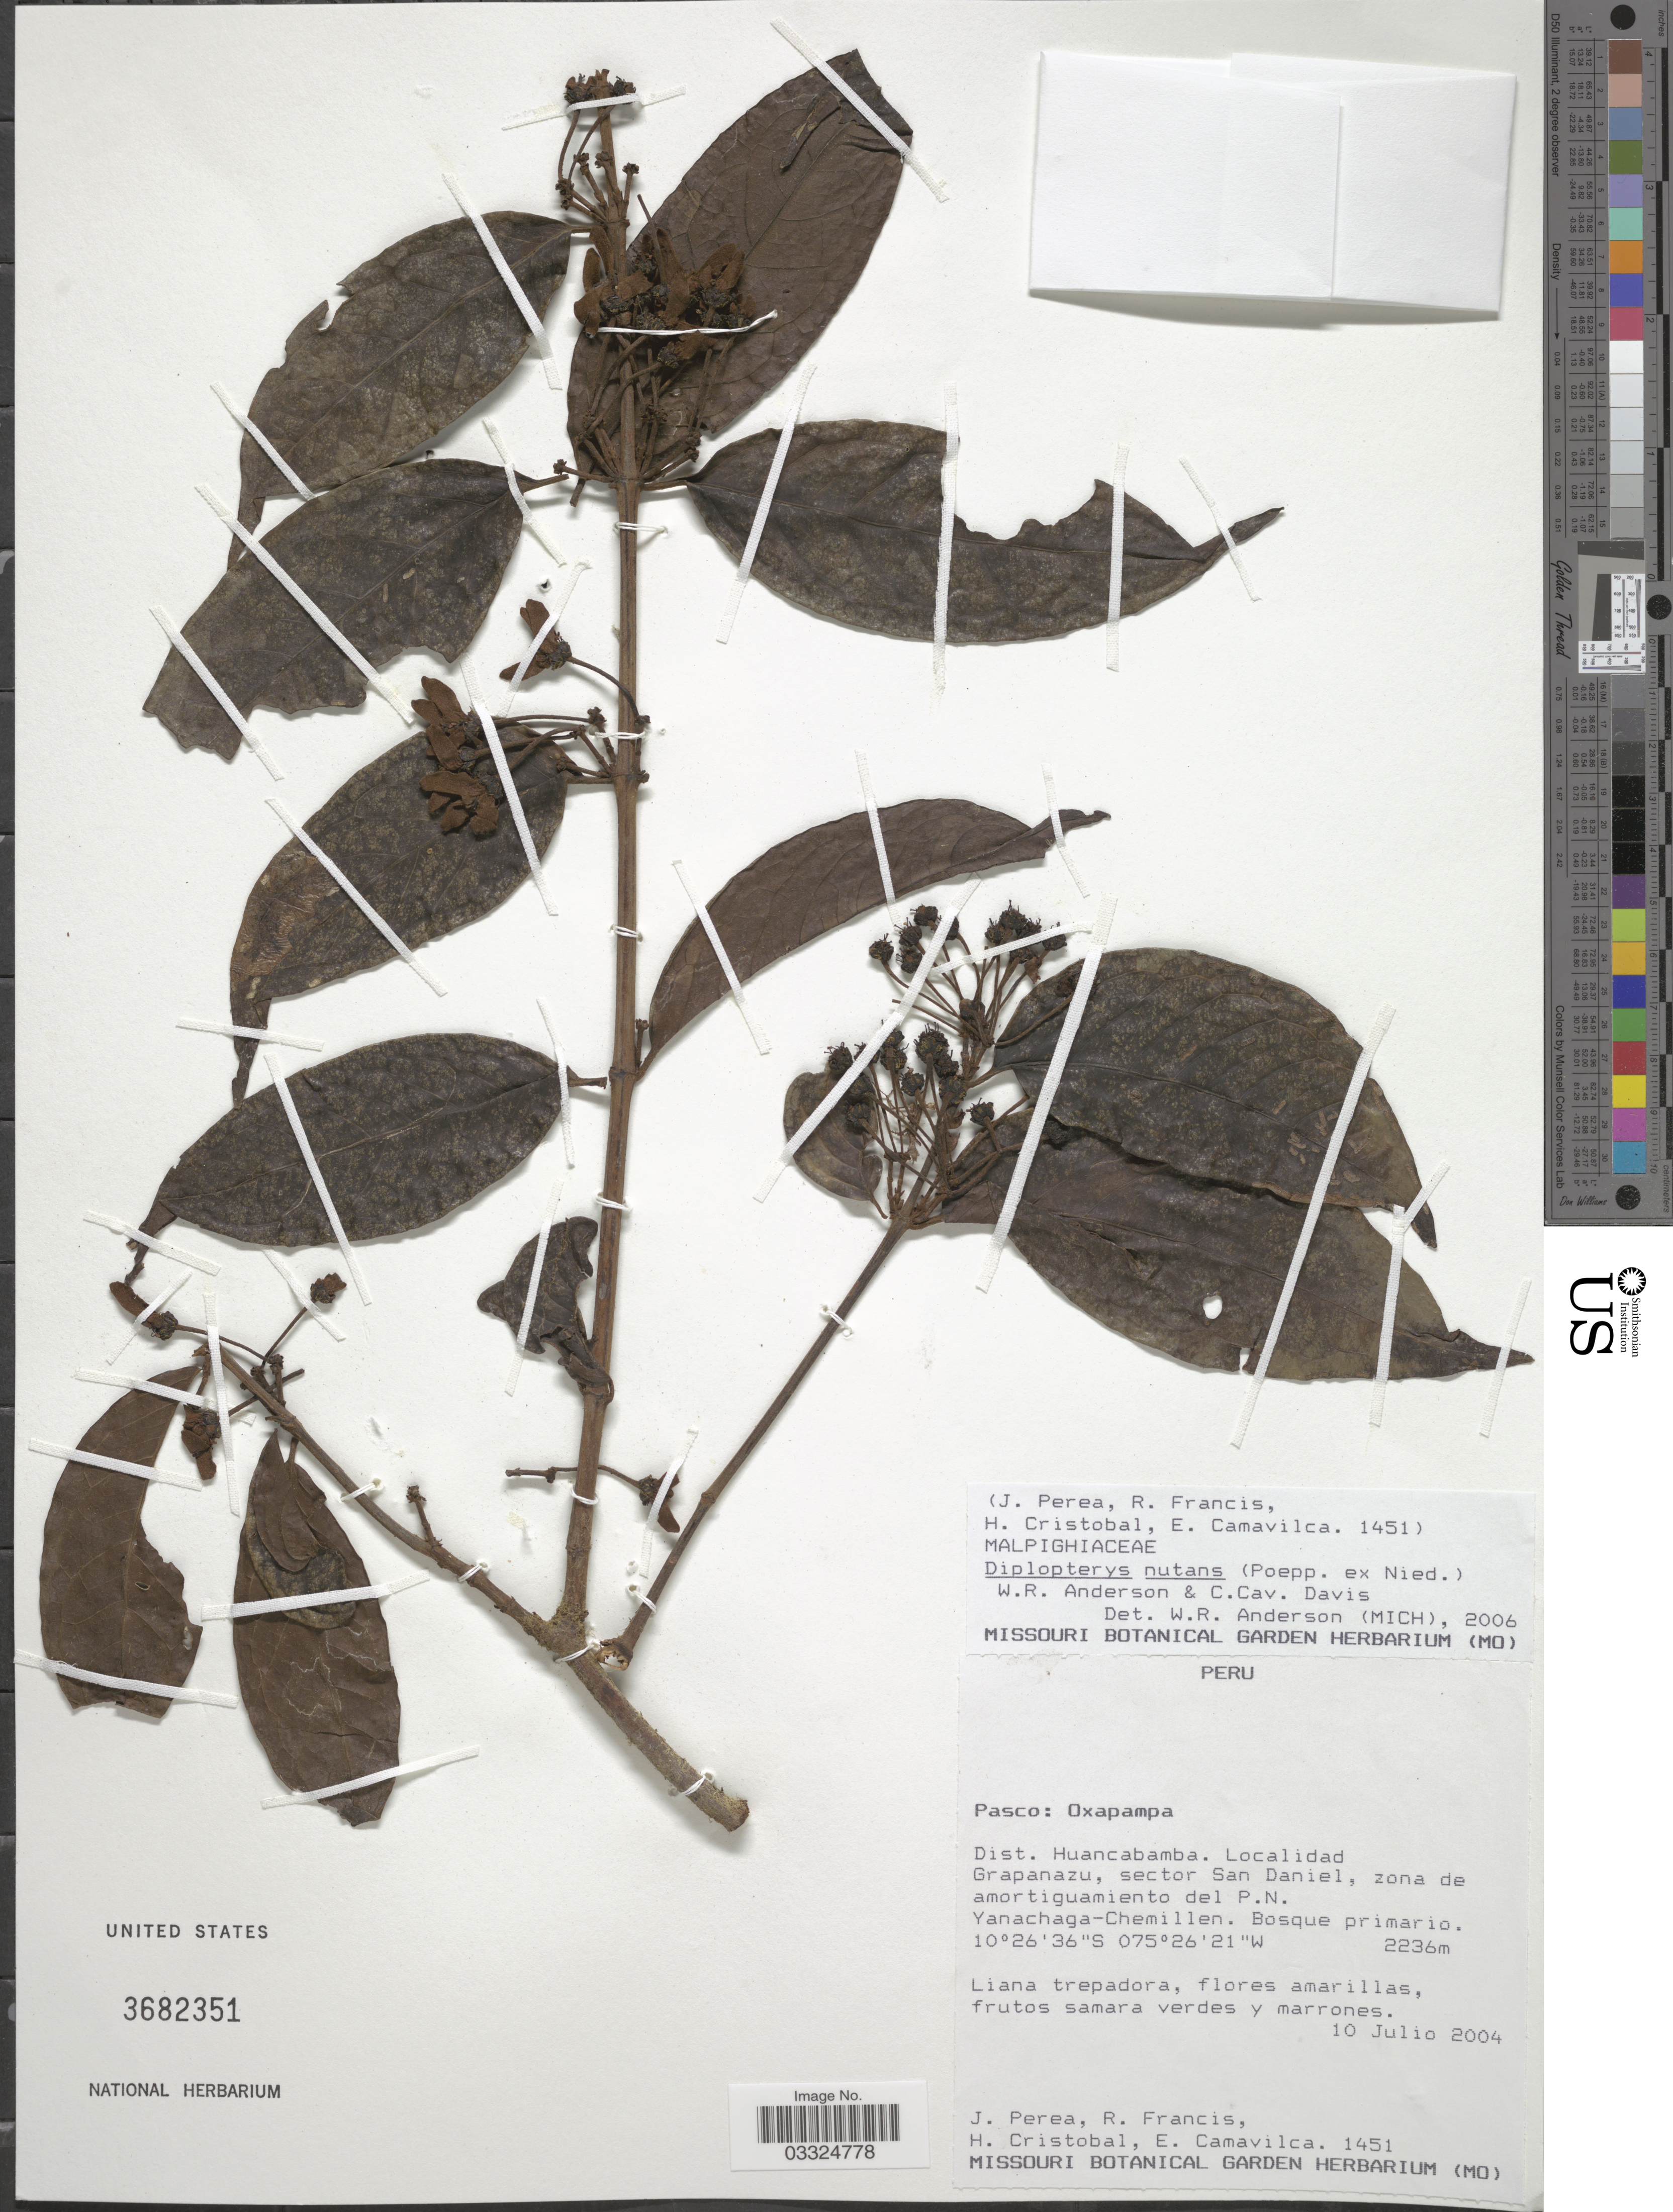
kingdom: Plantae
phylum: Tracheophyta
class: Magnoliopsida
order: Malpighiales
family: Malpighiaceae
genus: Diplopterys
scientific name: Diplopterys nutans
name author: (Poepp. ex Nied.) W.R. Anderson & C. Davis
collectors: J. Perea, R. Francis, H. Cristobal & E. Camavilca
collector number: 1451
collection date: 2004-07-10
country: Peru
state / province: Pasco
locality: Oxapampa. Dist. Huancabamba. Grapanazu, sector San Daniel, zona de amortiguamiento del P.N. Yanachaga-Chemillen.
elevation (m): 2236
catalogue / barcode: US 3682351